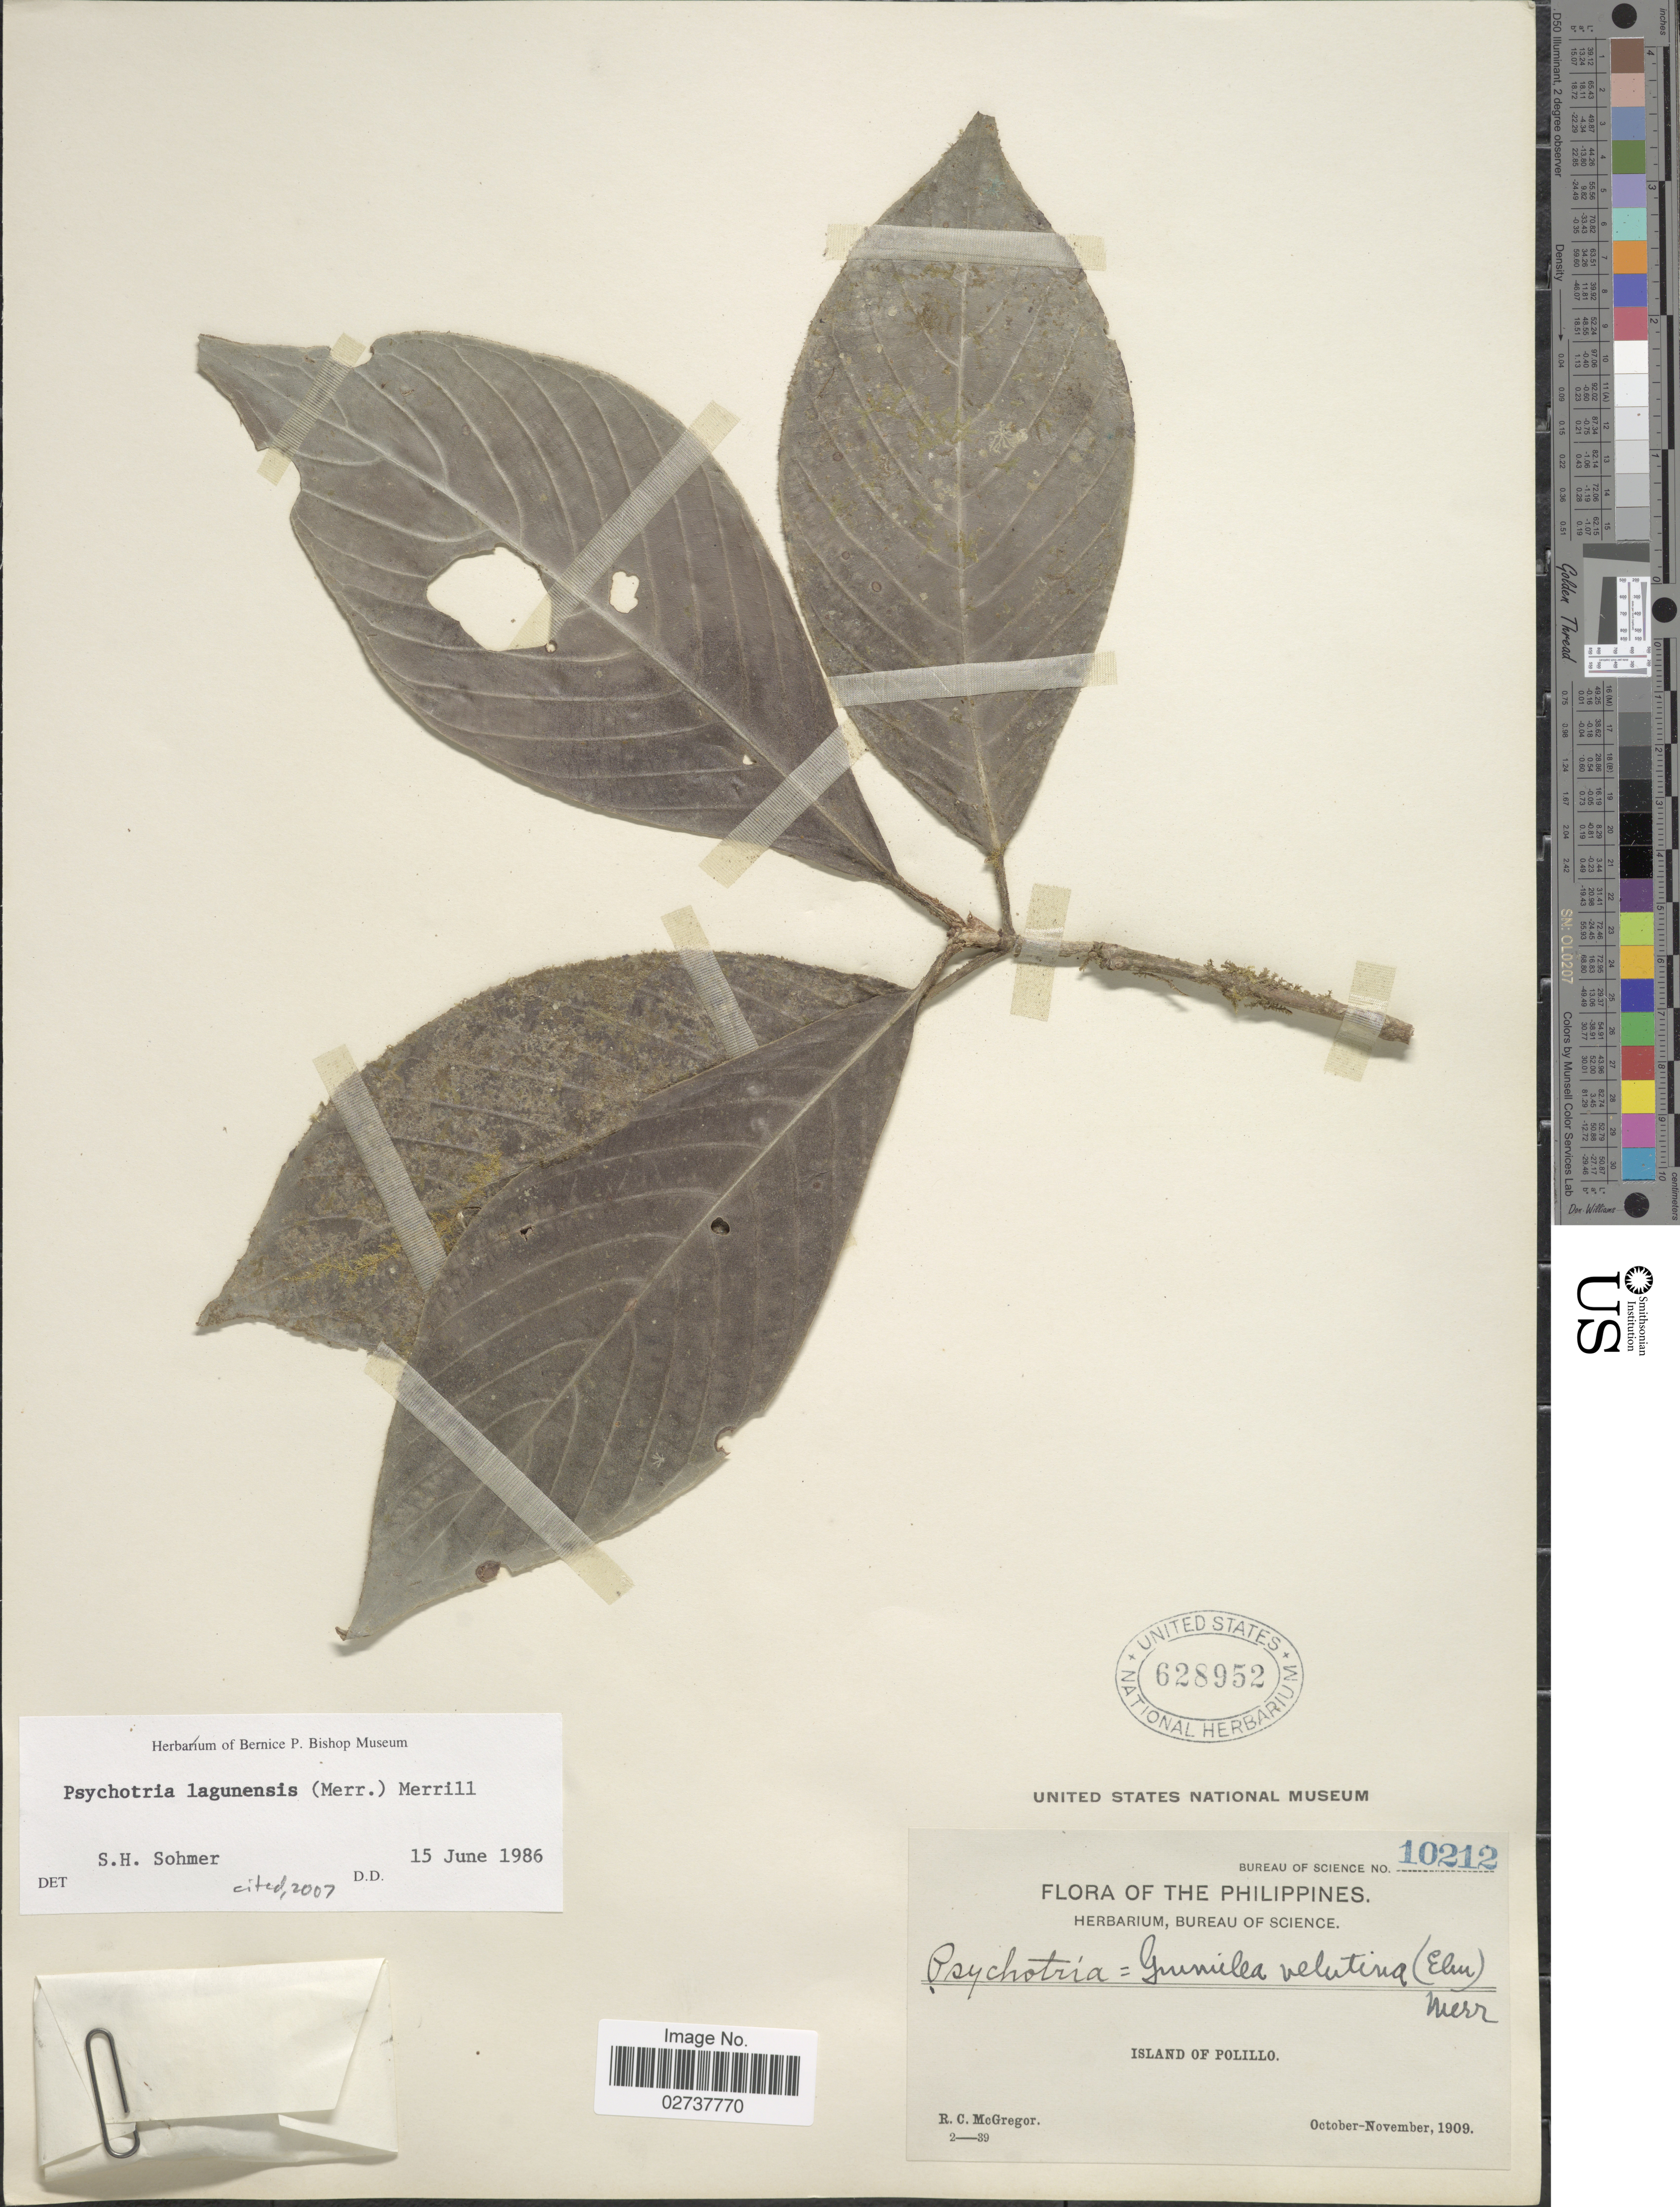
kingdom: Plantae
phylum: Tracheophyta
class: Magnoliopsida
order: Gentianales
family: Rubiaceae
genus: Psychotria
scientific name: Psychotria lagunensis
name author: (Merr.) Merr.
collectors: R. C. McGregor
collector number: Bureau of Science 10212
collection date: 1909-10/1909-11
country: Philippines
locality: Island of Polillo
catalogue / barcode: US 628952